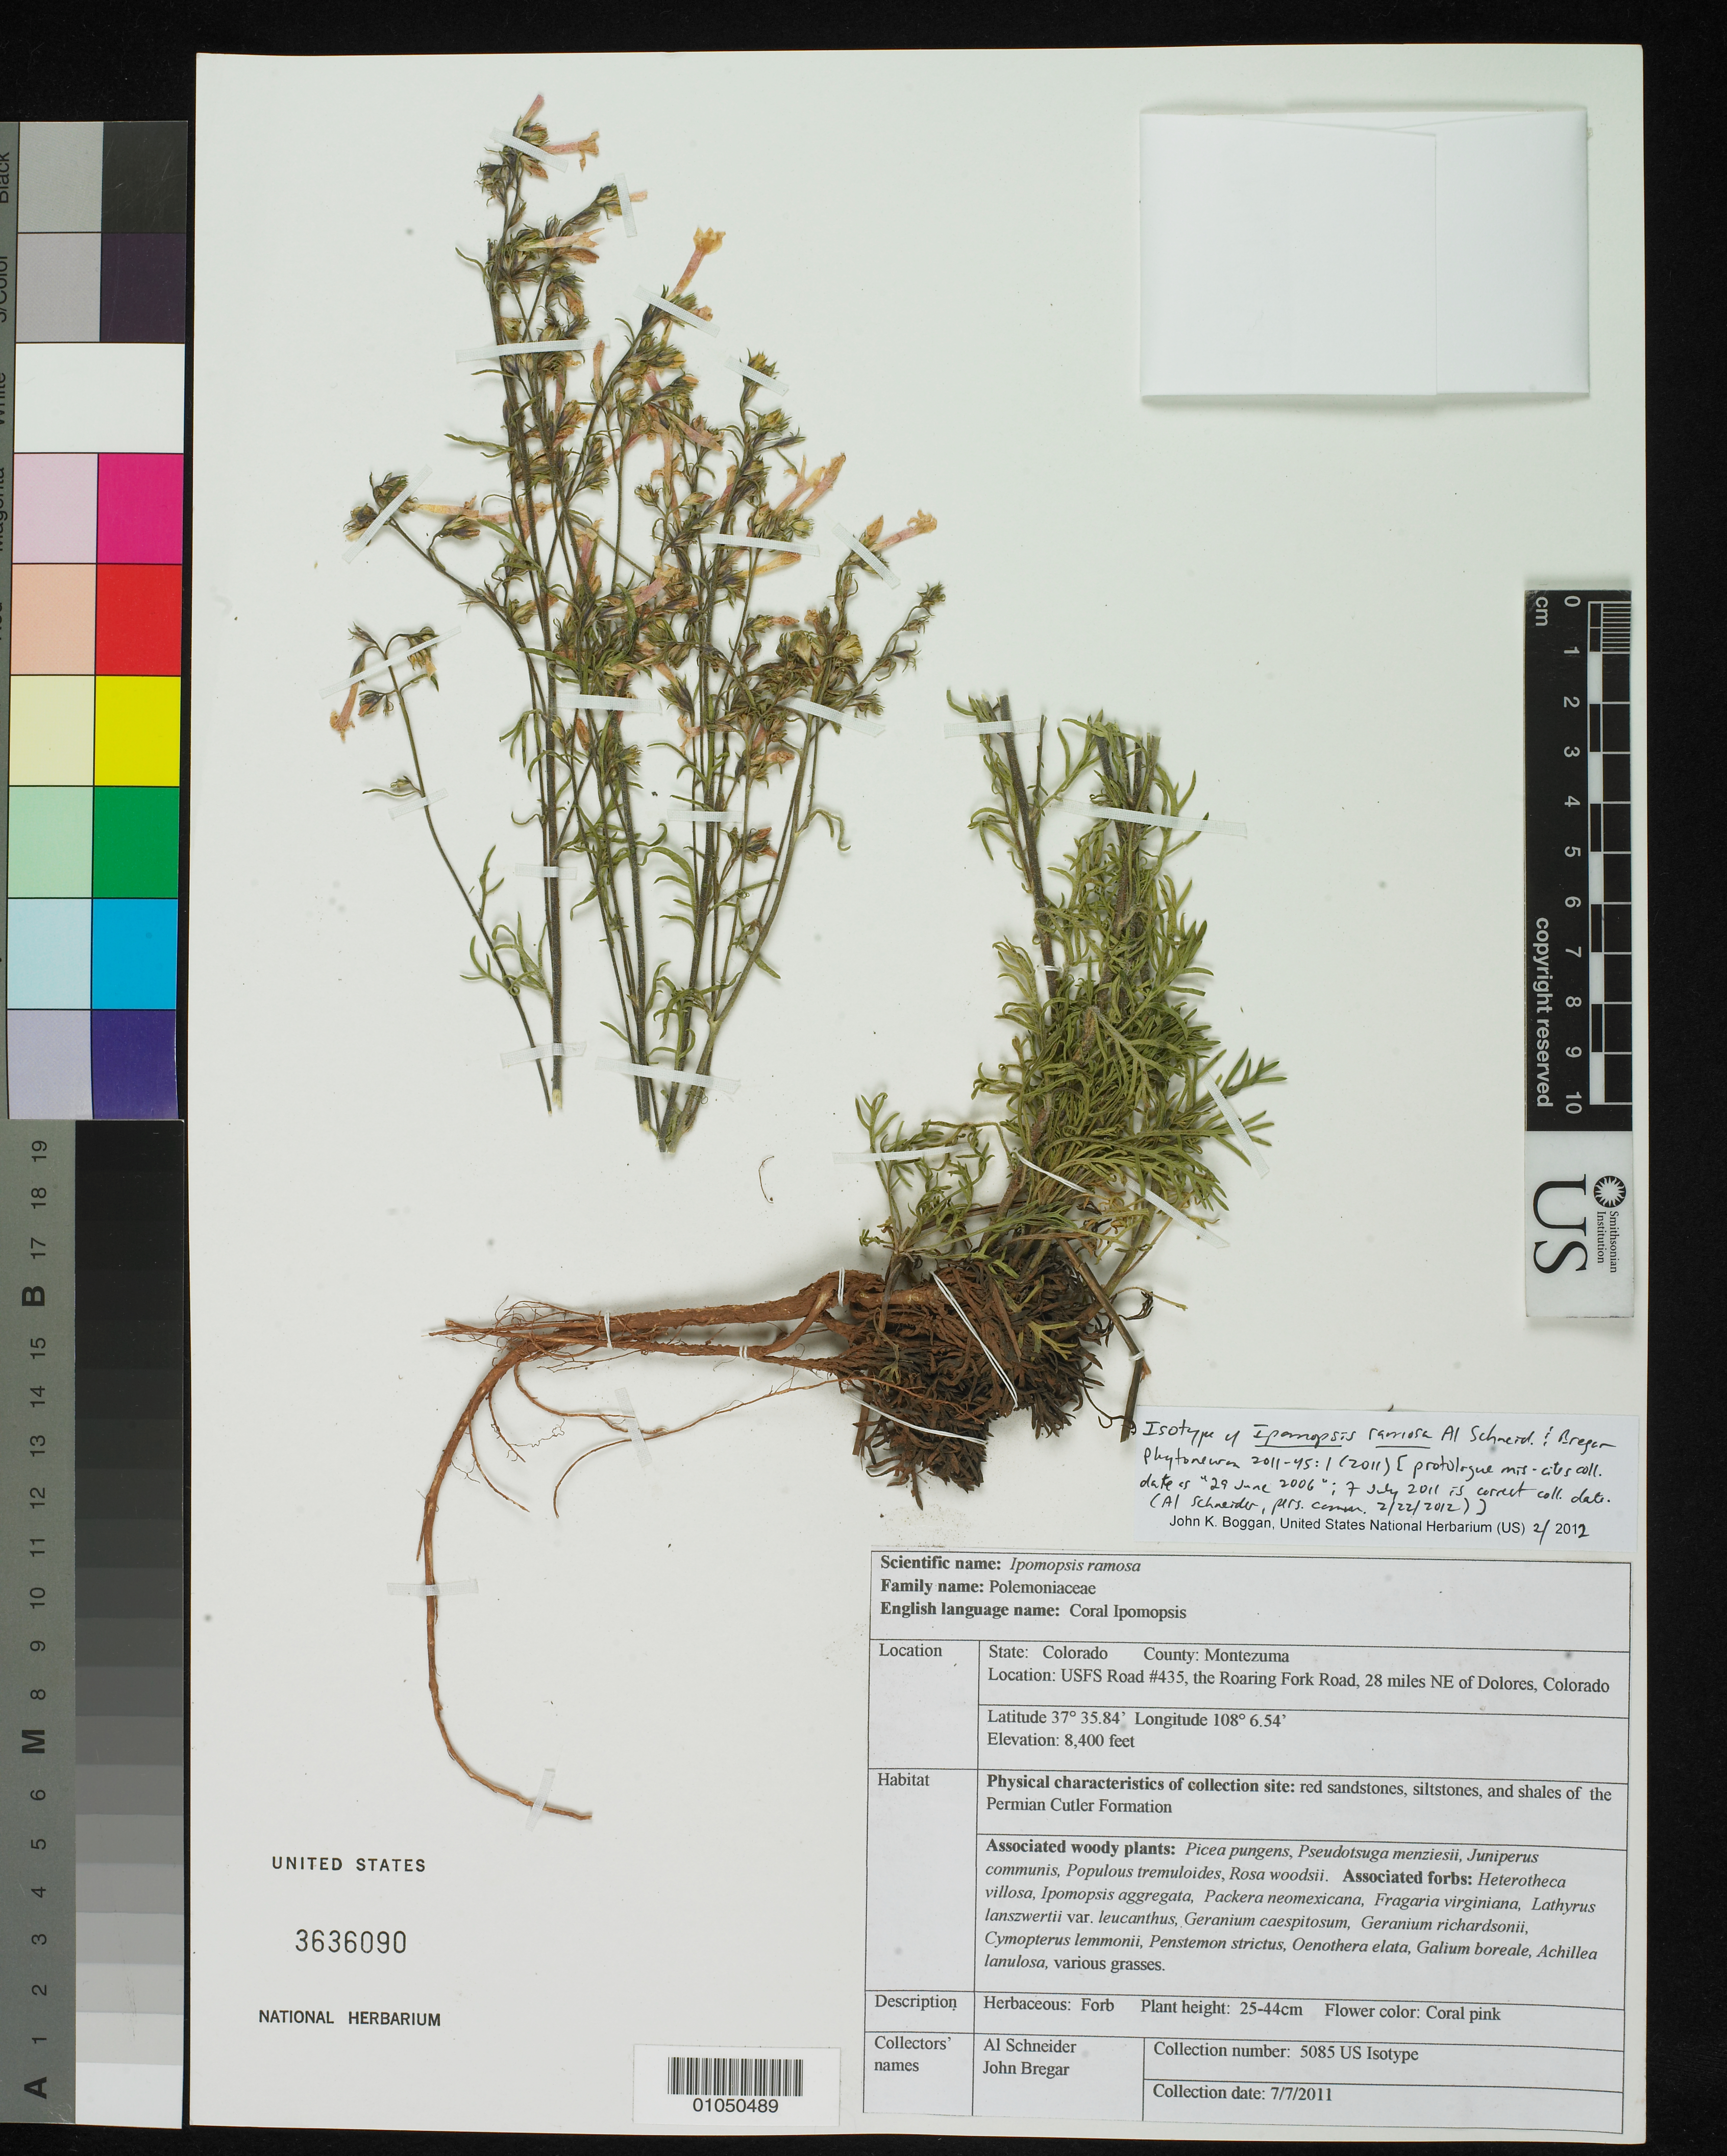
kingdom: Plantae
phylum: Tracheophyta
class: Magnoliopsida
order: Ericales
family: Polemoniaceae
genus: Ipomopsis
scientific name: Ipomopsis ramosa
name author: Al Schneid. & Bregar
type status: Isotype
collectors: A. Schneider & J. Bregar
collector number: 5085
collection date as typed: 7/7/2011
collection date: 2011-07-07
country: United States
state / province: Colorado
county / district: Montezuma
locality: USFS Road #435, the Roaring Fork Road, 28 miles NE of Dolores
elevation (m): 2560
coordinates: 37 35.84 N, 108 6.54 W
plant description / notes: Protologue erroneously cites collection date as "29 June 2006"; correct collection date is as on label, 7 July 2011 (Al Schneider, email comm. to John Boggan, 22 Feb 2012).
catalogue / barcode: US 3636090